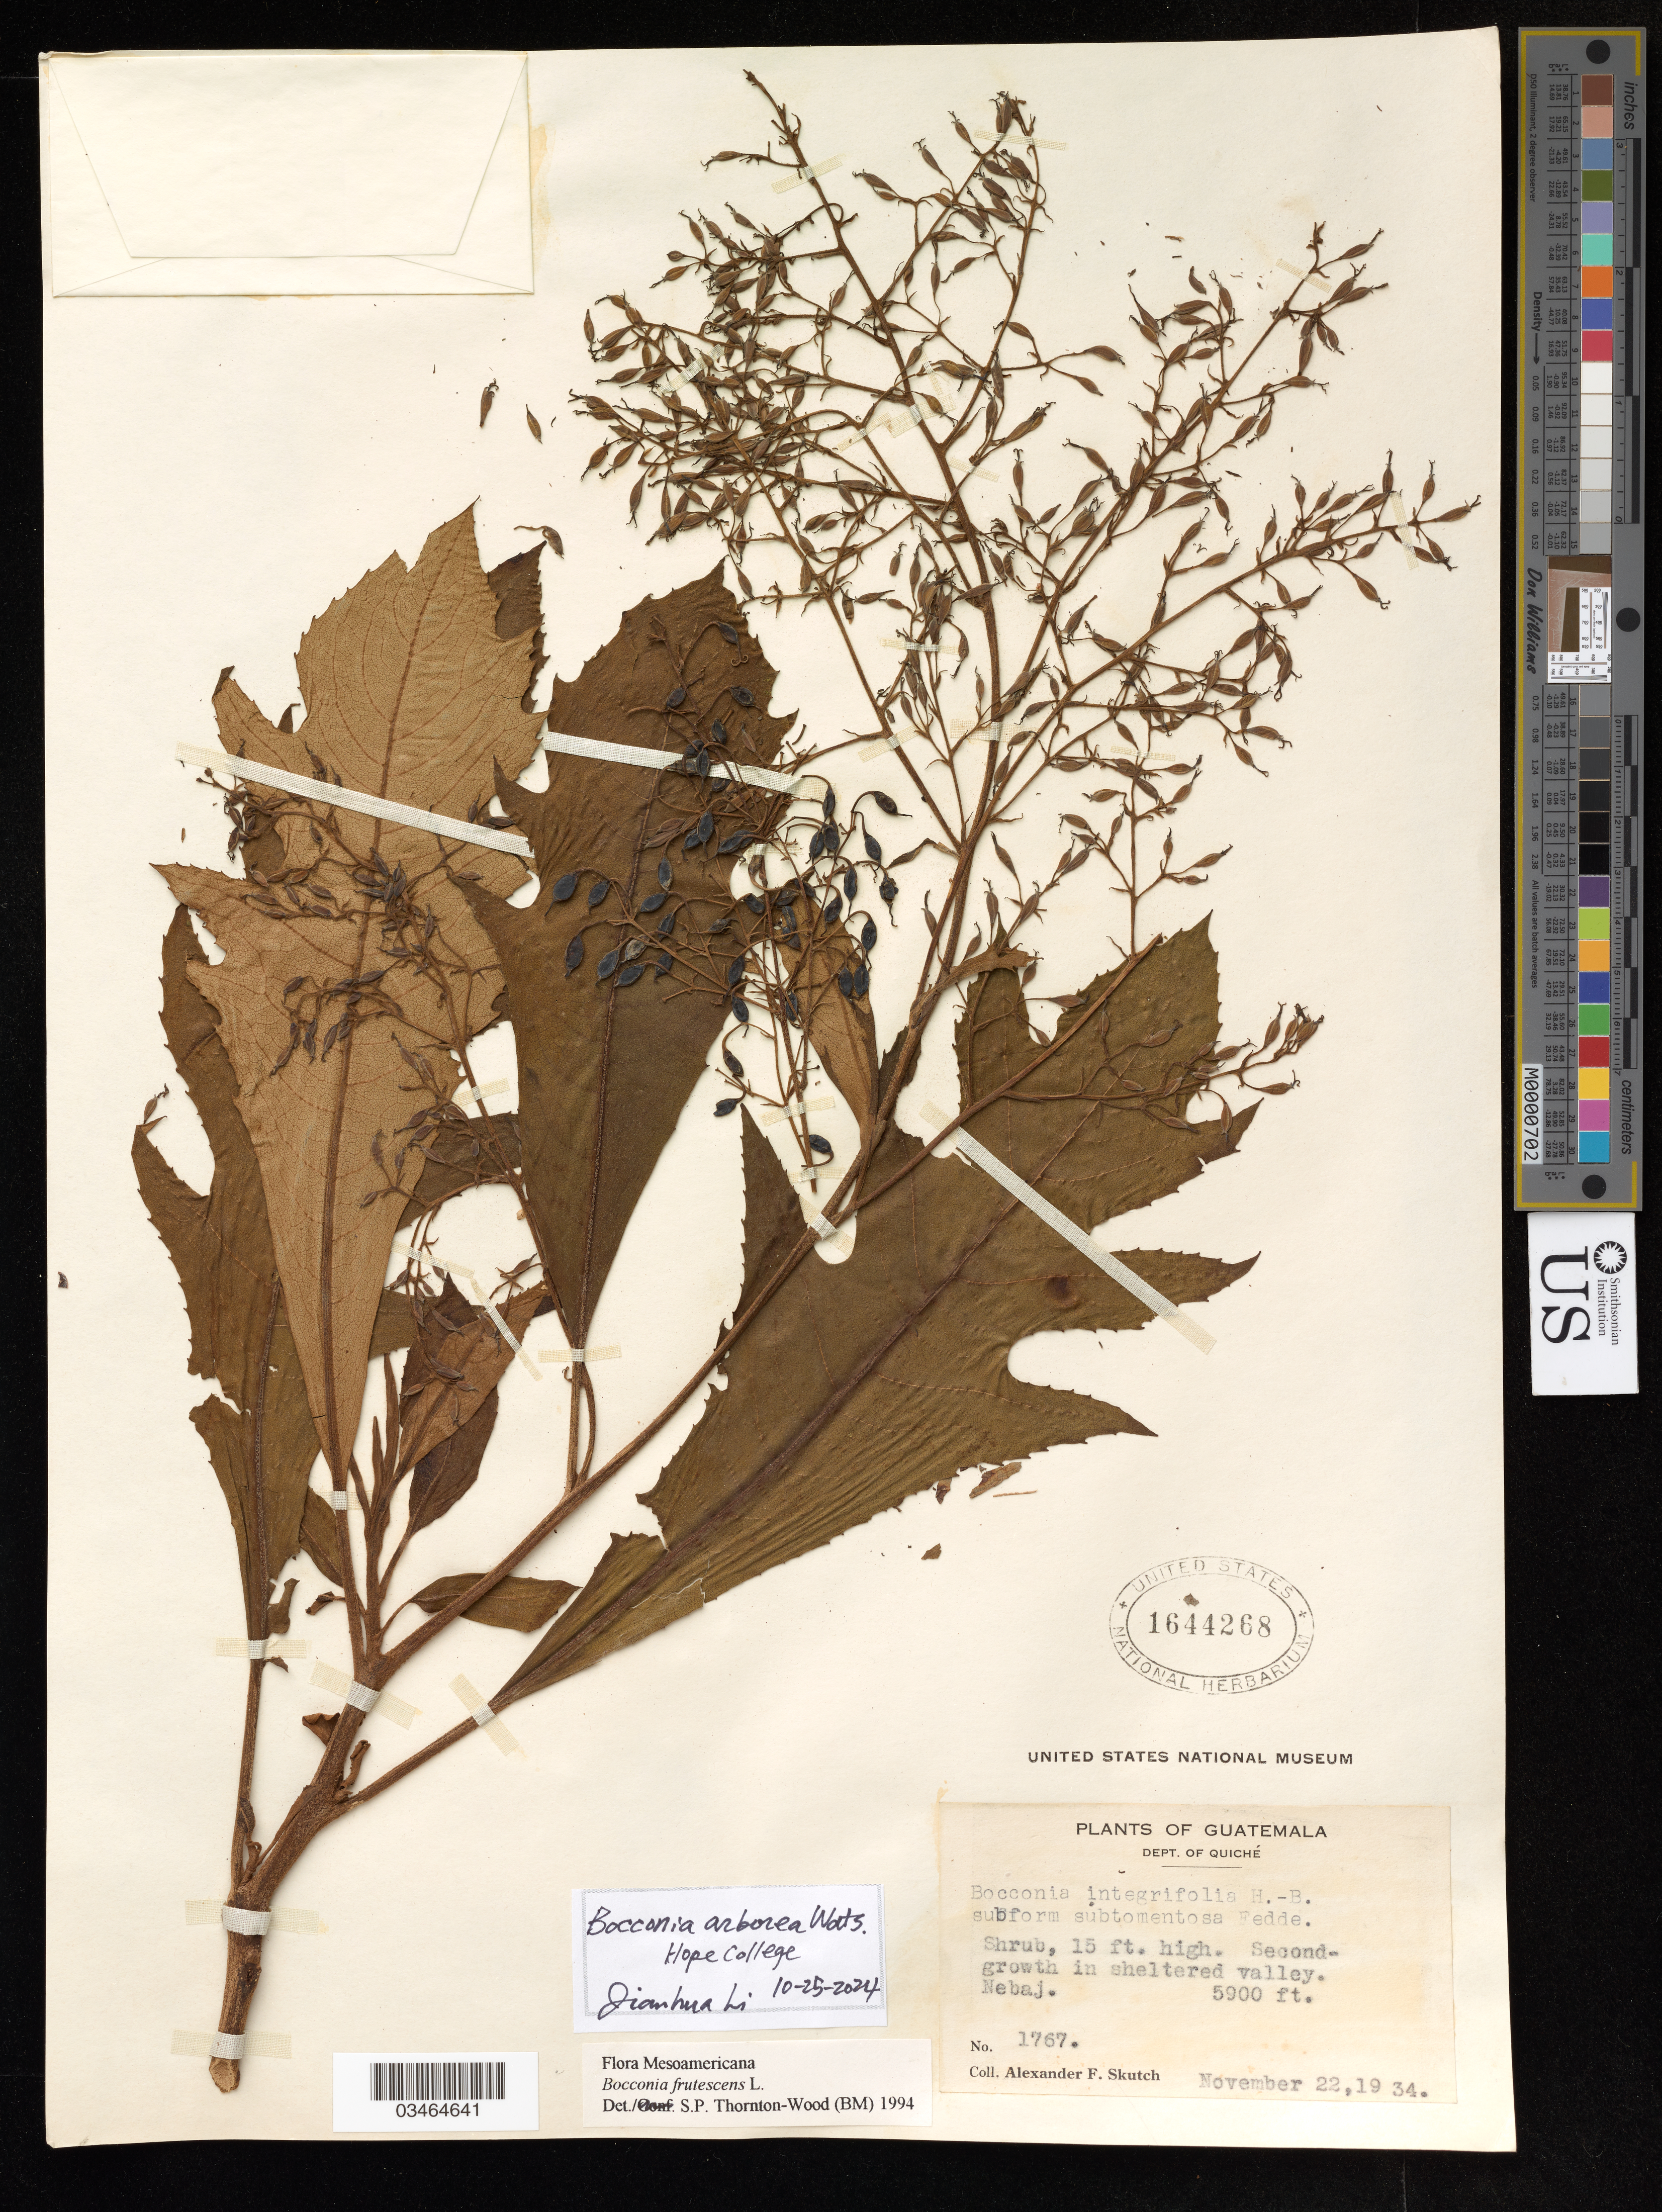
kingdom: Plantae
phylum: Tracheophyta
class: Magnoliopsida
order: Ranunculales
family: Papaveraceae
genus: Bocconia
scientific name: Bocconia arborea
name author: S. Watson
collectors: A. F. Skutch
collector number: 1767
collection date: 1934-11-22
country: Guatemala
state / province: El Quiche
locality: Nebaj.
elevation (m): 1798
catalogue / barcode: US 1644268